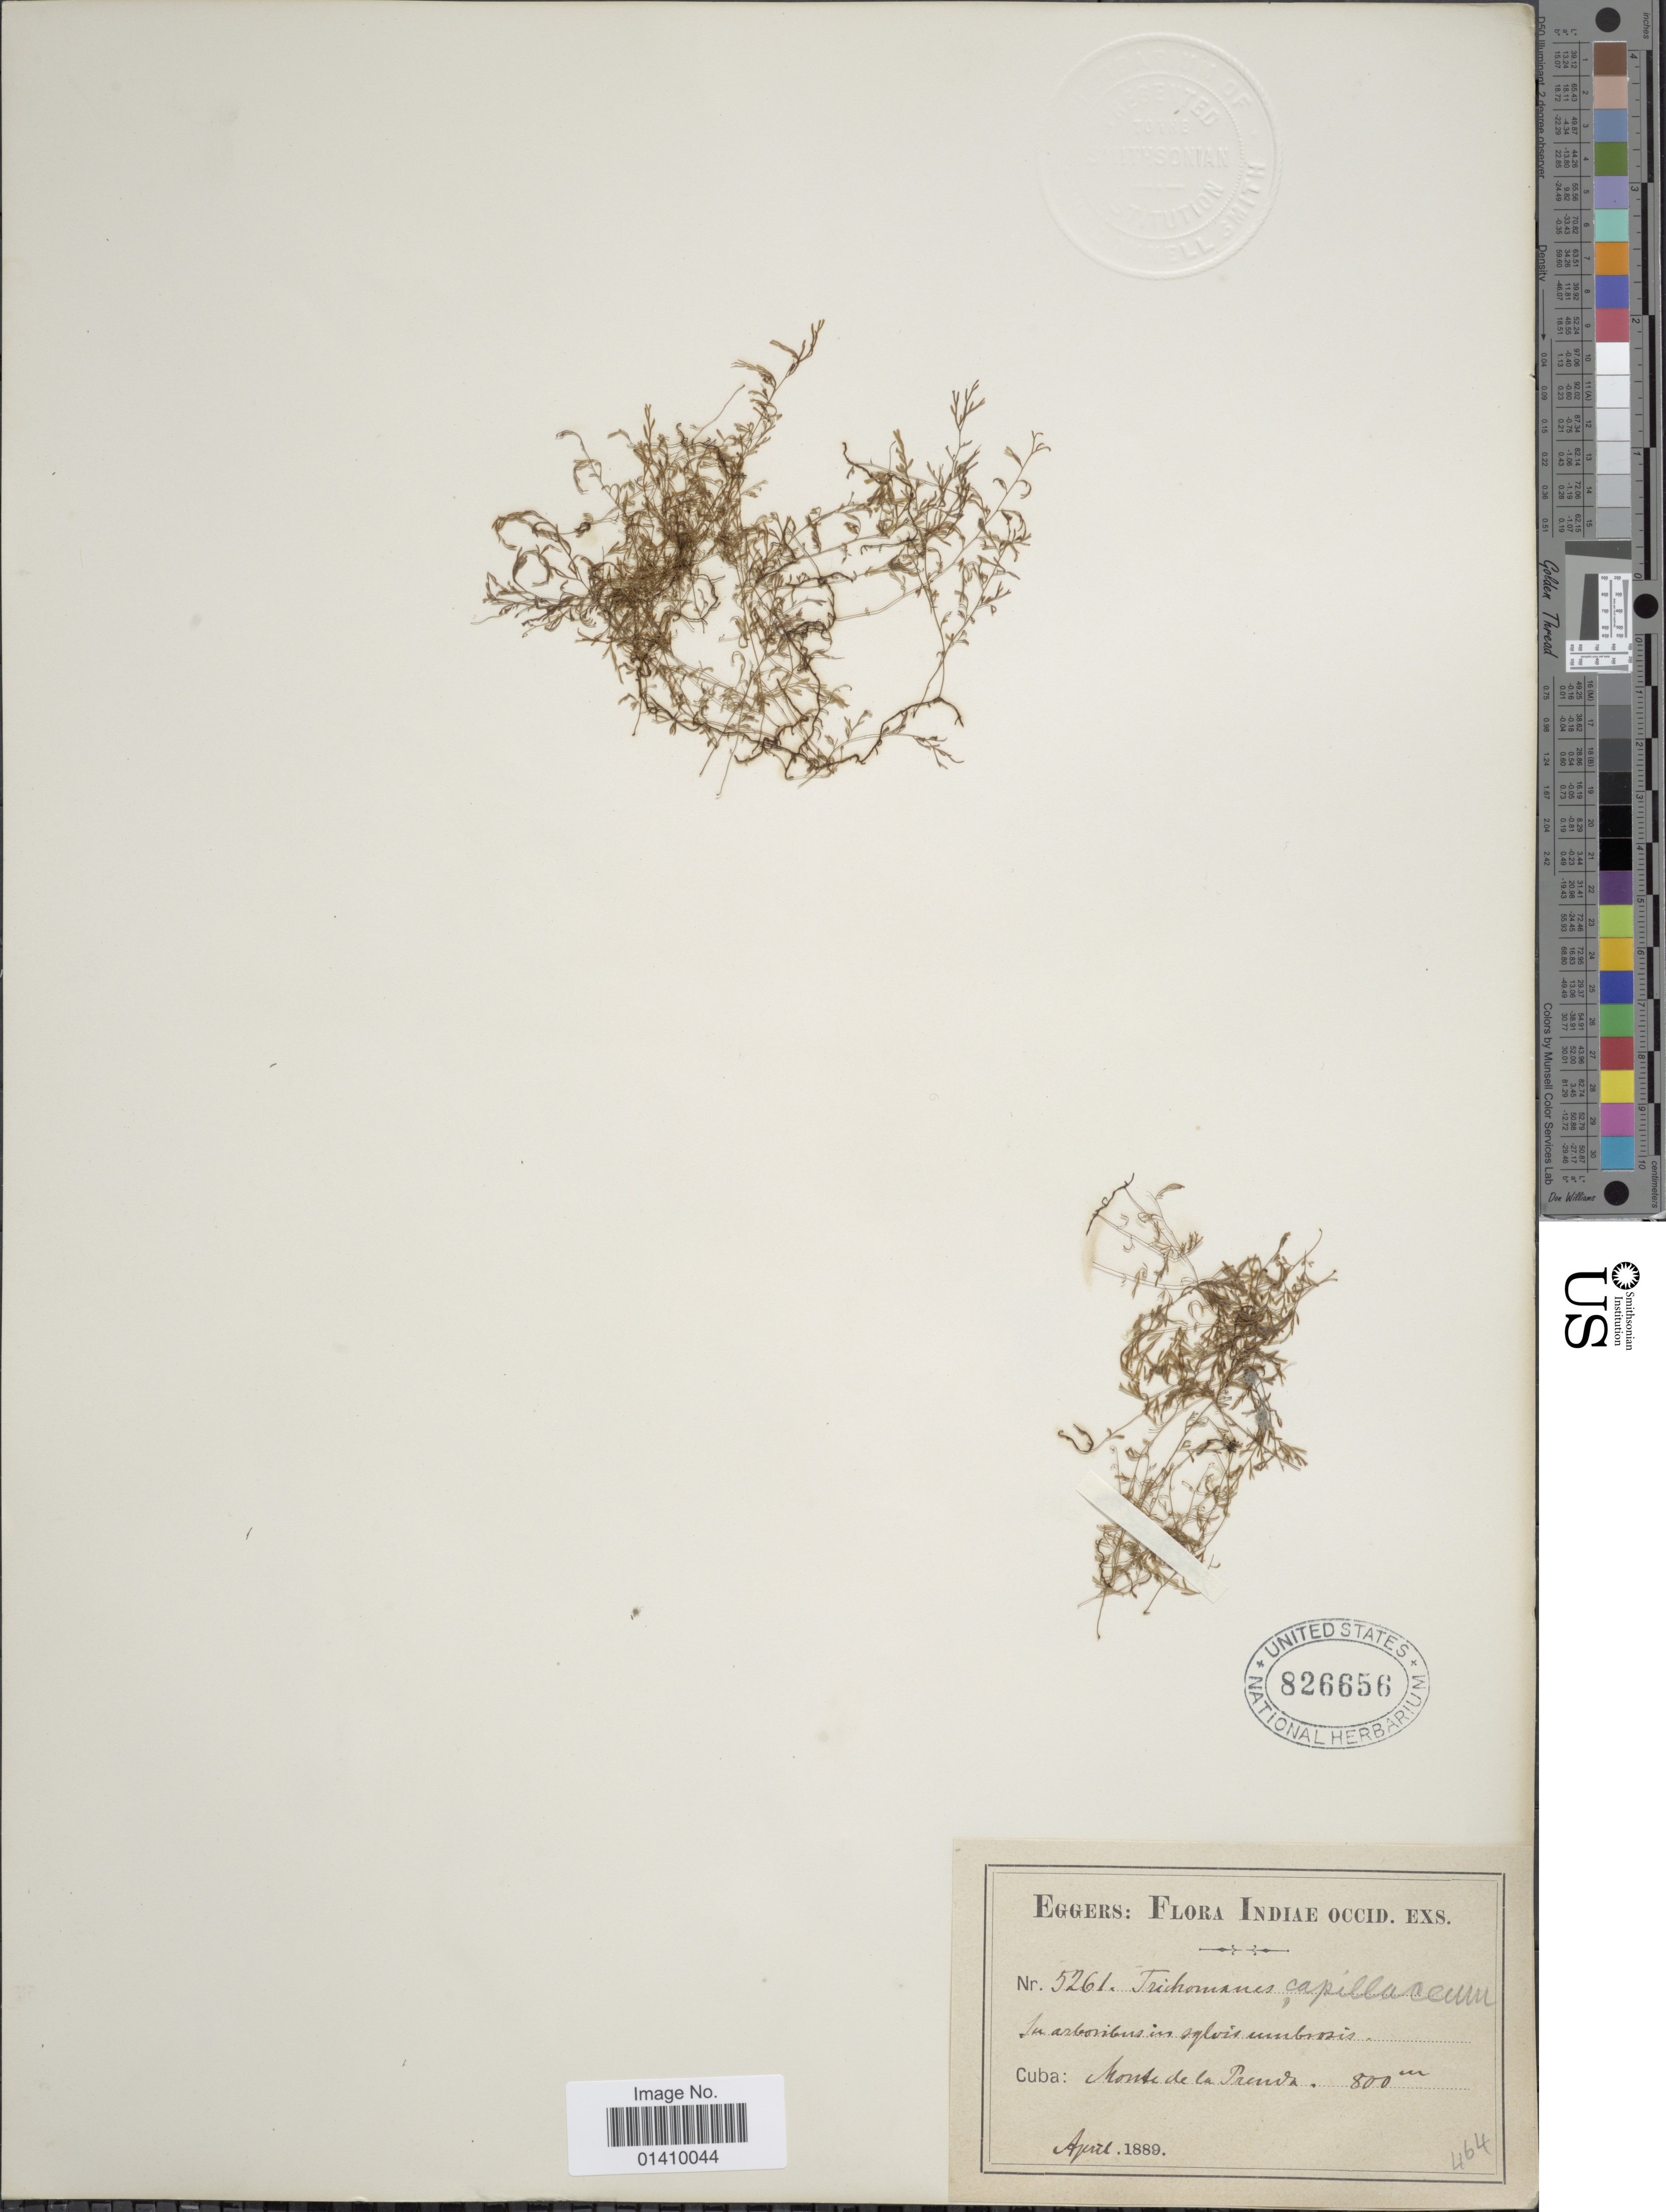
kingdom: Plantae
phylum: Tracheophyta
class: Polypodiopsida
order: Hymenophyllales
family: Hymenophyllaceae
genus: Polyphlebium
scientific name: Polyphlebium capillaceum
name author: (L.) Ebihara & Dubuisson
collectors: -. Eggers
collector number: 5261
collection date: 1889-04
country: Cuba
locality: Monte de la Prenda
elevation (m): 800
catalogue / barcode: US 826656